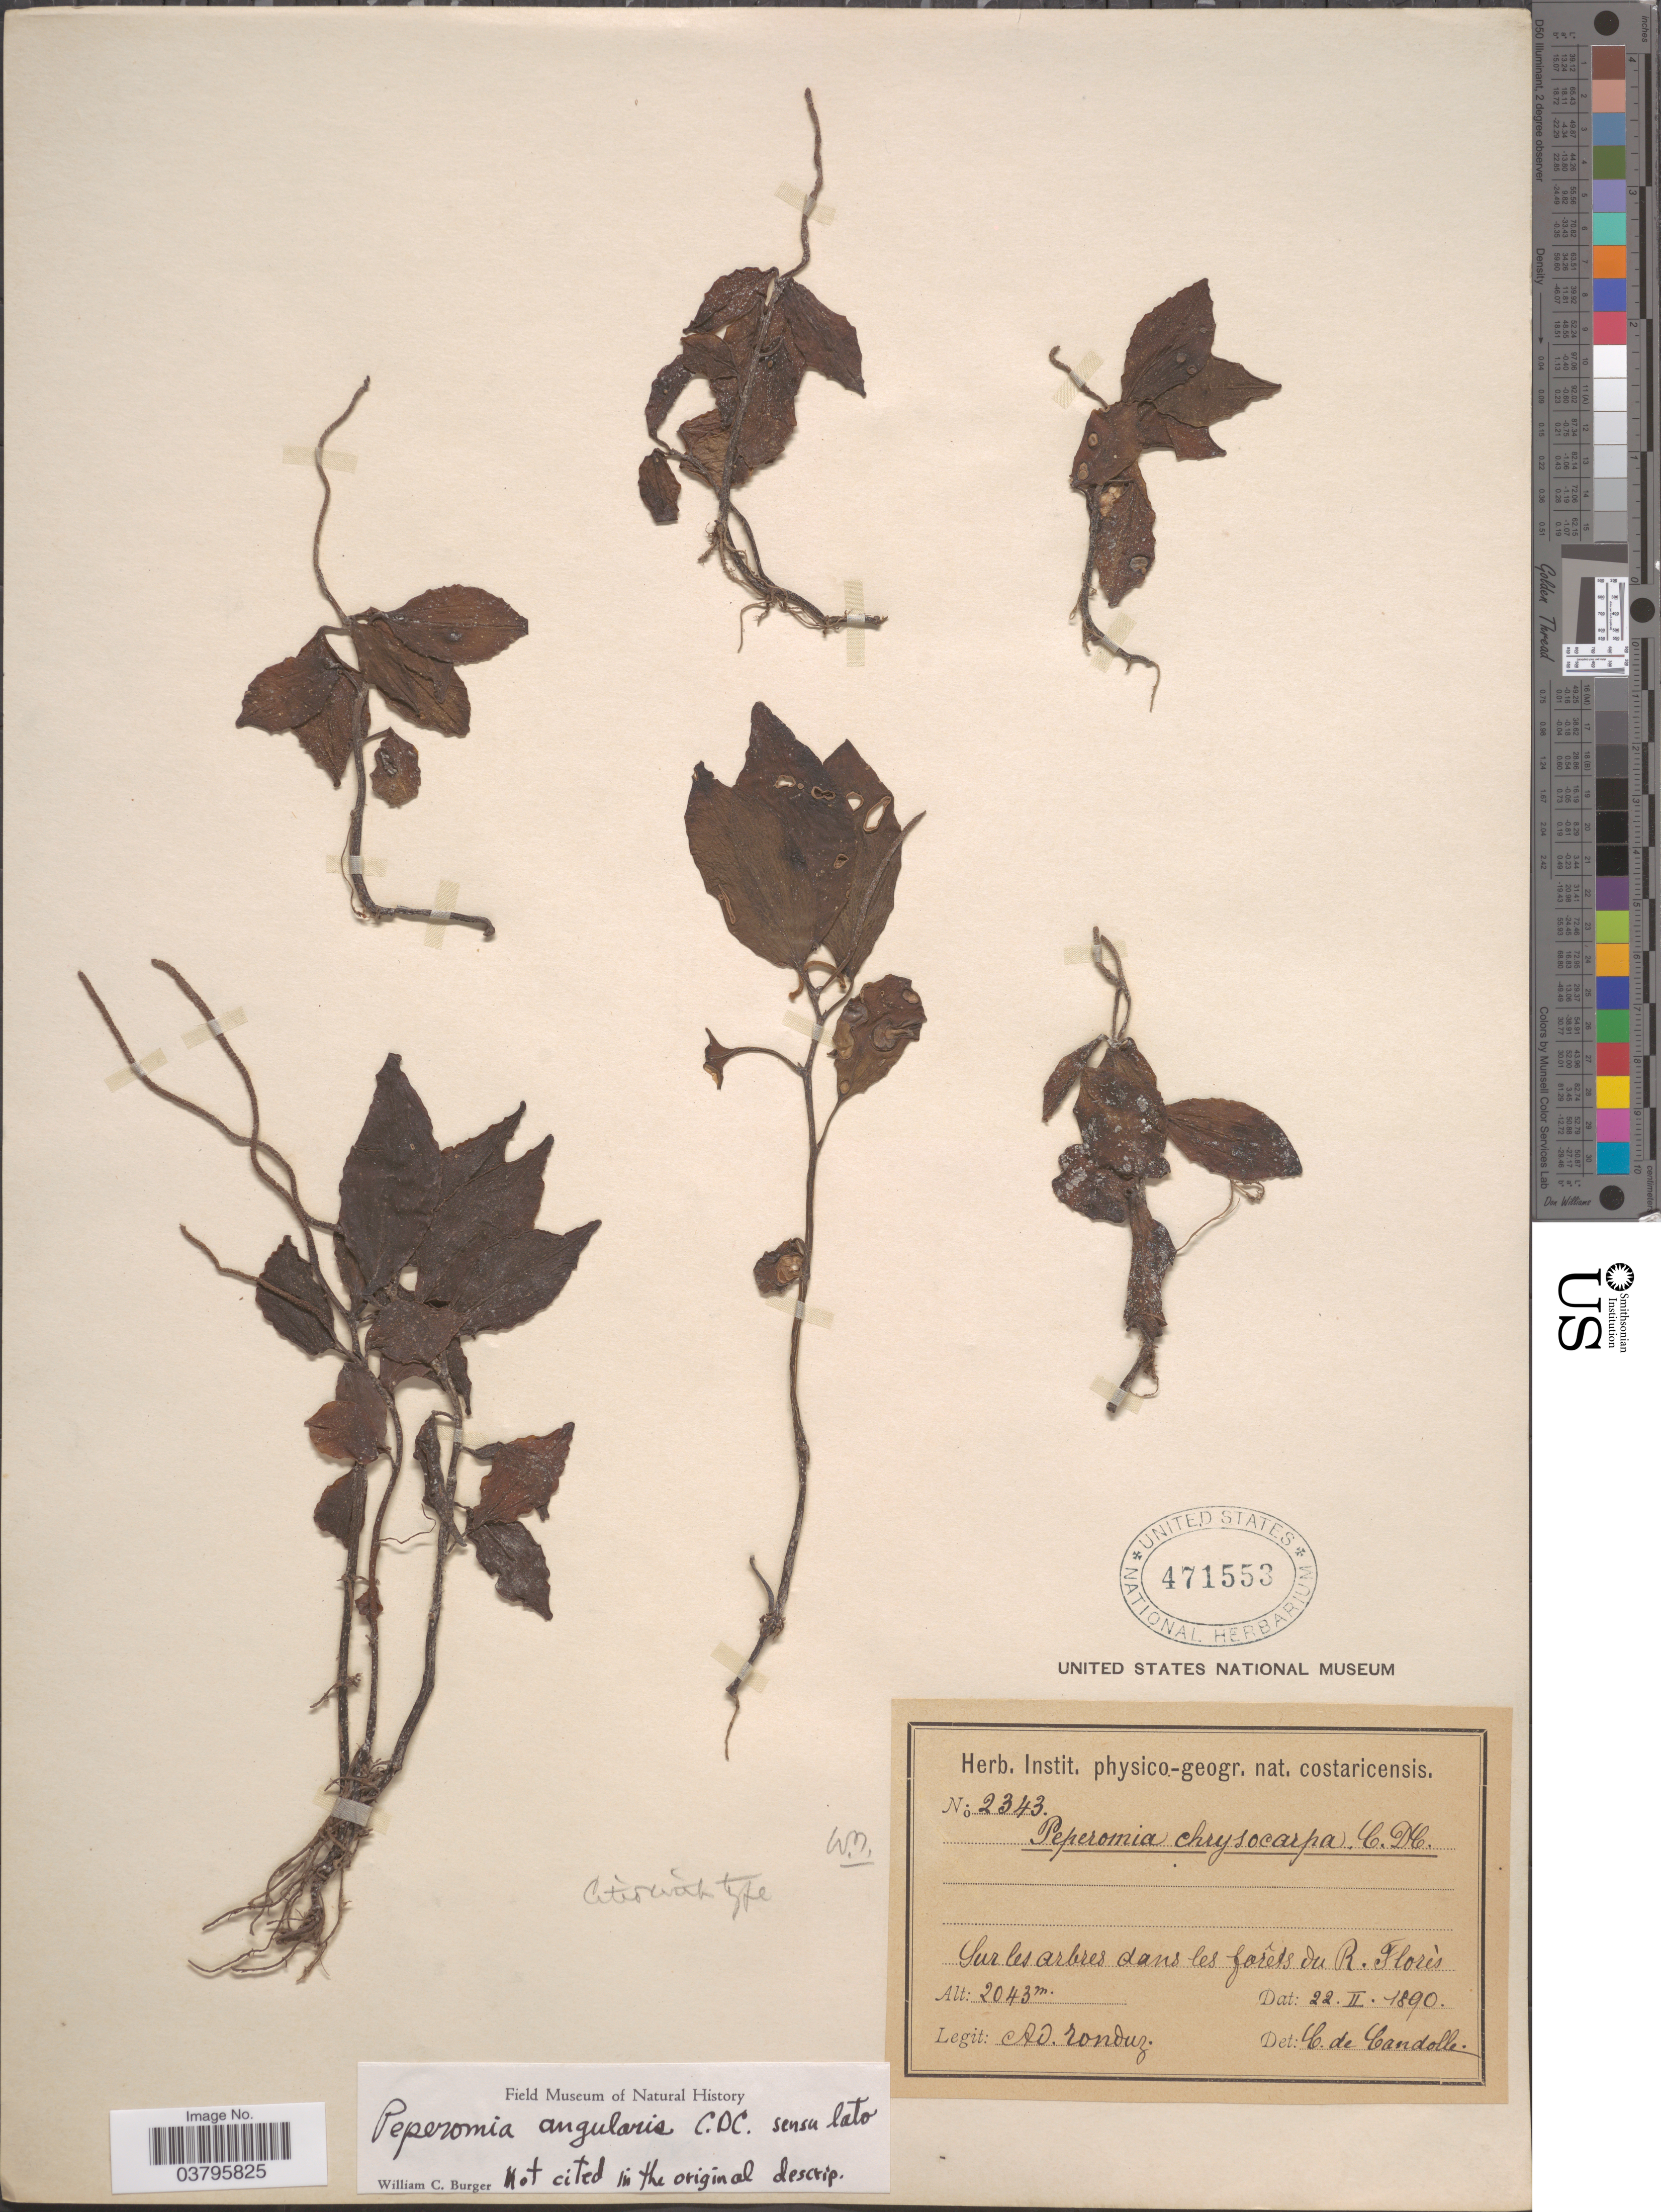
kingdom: Plantae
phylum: Tracheophyta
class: Magnoliopsida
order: Piperales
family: Piperaceae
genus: Peperomia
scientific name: Peperomia san-joseana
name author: C. DC.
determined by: Jiménez, José Estaban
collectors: A. Tonduz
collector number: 2343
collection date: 1890-02-22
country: Costa Rica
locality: Sur les arbres dans les forêts du R. Florès.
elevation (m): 2043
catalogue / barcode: US 471553